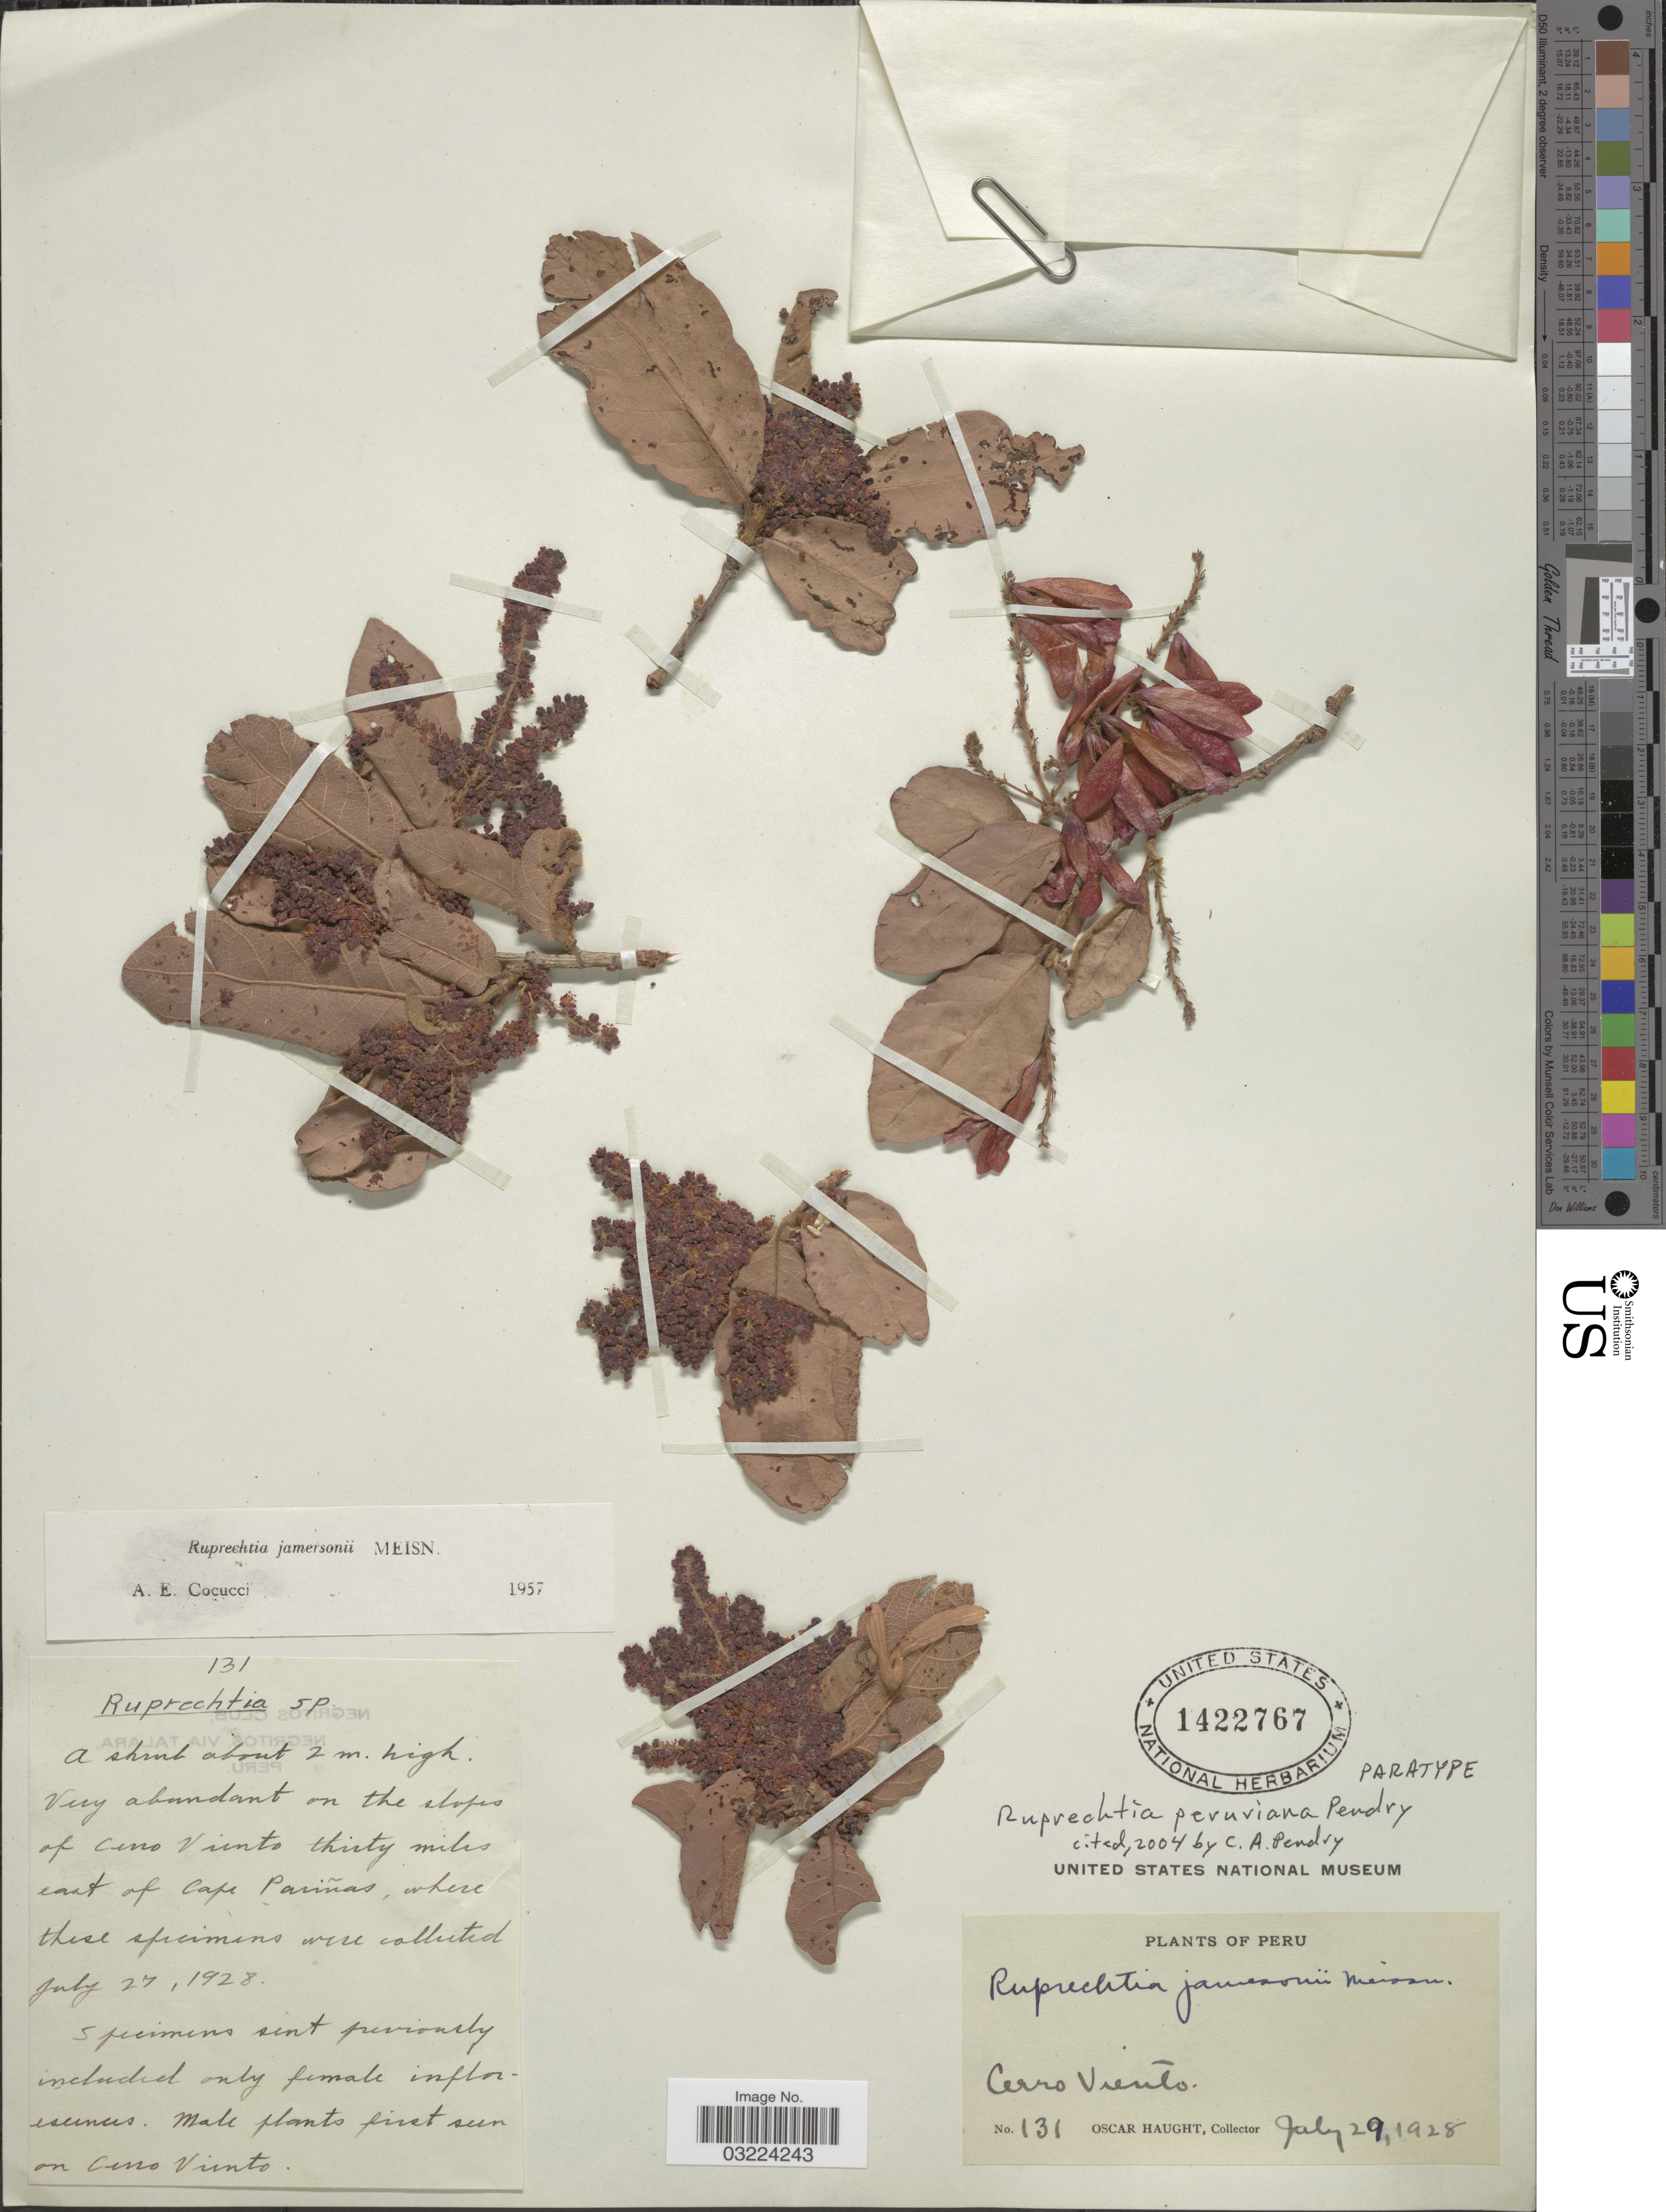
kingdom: Plantae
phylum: Tracheophyta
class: Magnoliopsida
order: Caryophyllales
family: Polygonaceae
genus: Ruprechtia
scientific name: Ruprechtia peruviana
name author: Pendry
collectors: O. Haught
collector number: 131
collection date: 1928-07-29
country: Peru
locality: Cerro Viento. On the slopes of Cerro Viento thirty miles east of Cape Pariñas.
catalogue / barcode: US 1422767